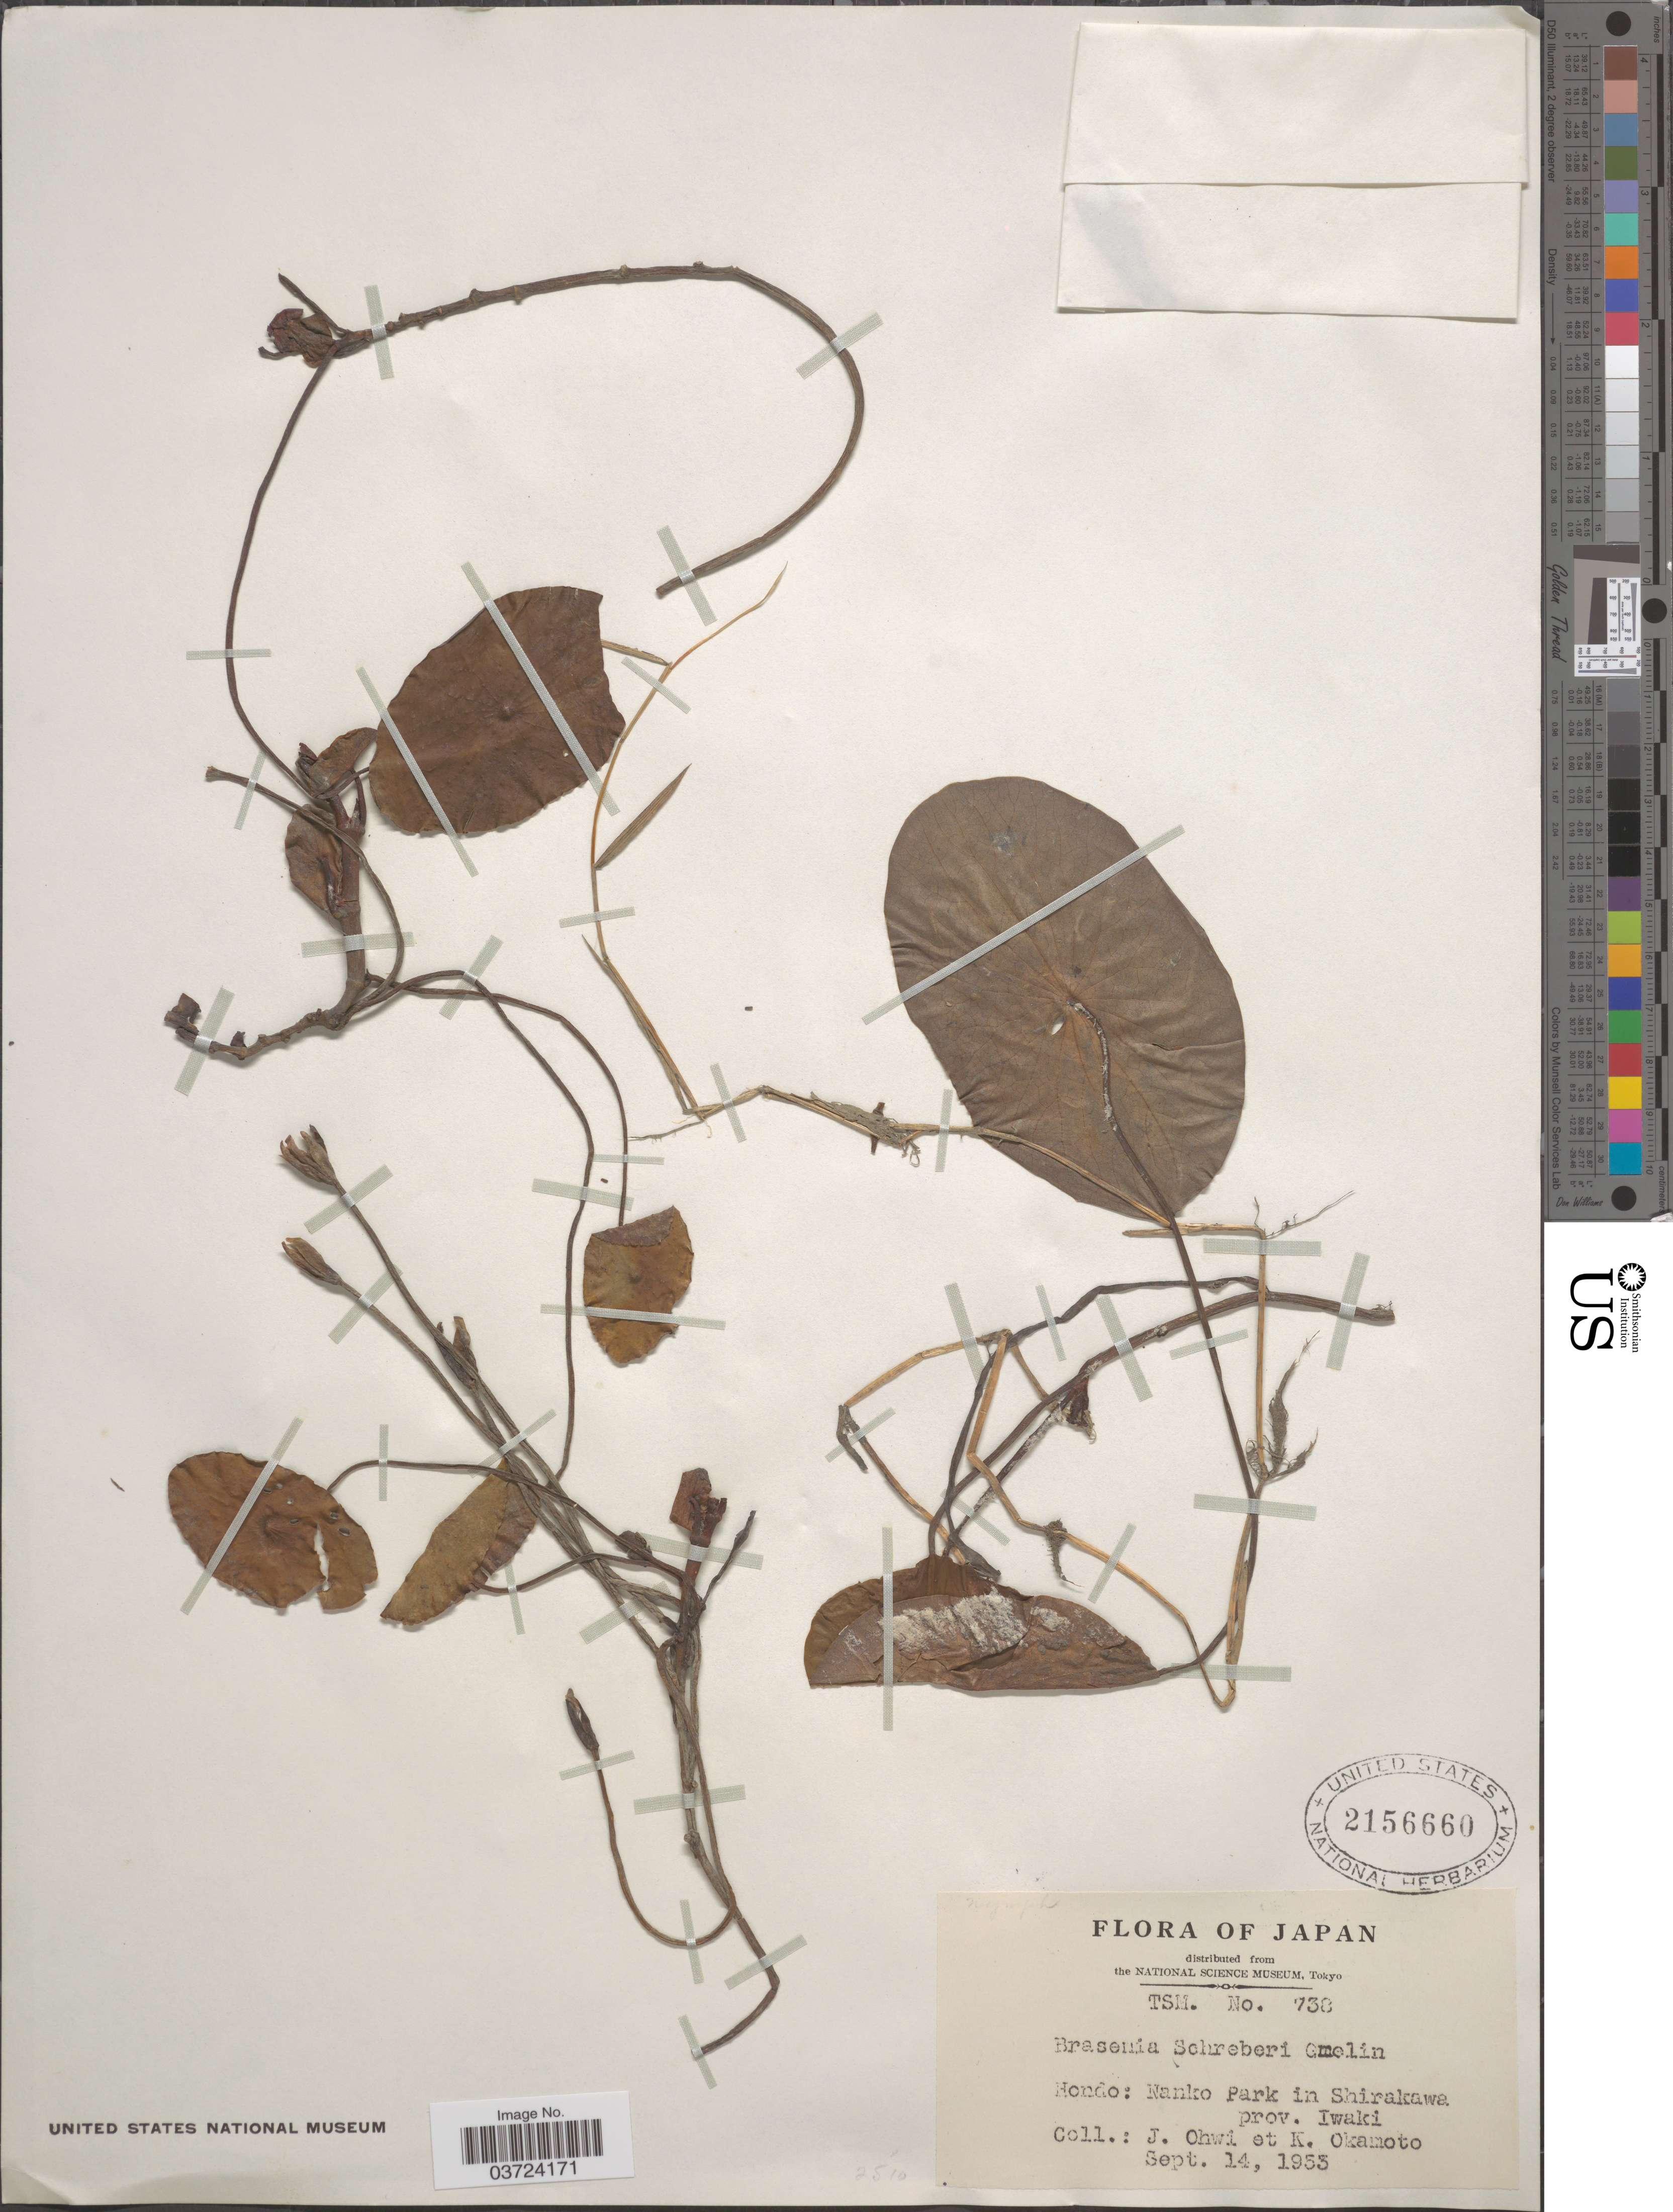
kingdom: Plantae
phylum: Tracheophyta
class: Magnoliopsida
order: Nymphaeales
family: Cabombaceae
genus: Brasenia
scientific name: Brasenia schreberi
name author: J.F. Gmel.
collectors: J. Ohwi & K. Okamoto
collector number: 738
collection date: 1953-09-14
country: Japan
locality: Hondo: Nanko Park in Shirakawa prov. Iwaki.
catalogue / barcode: US 2156660